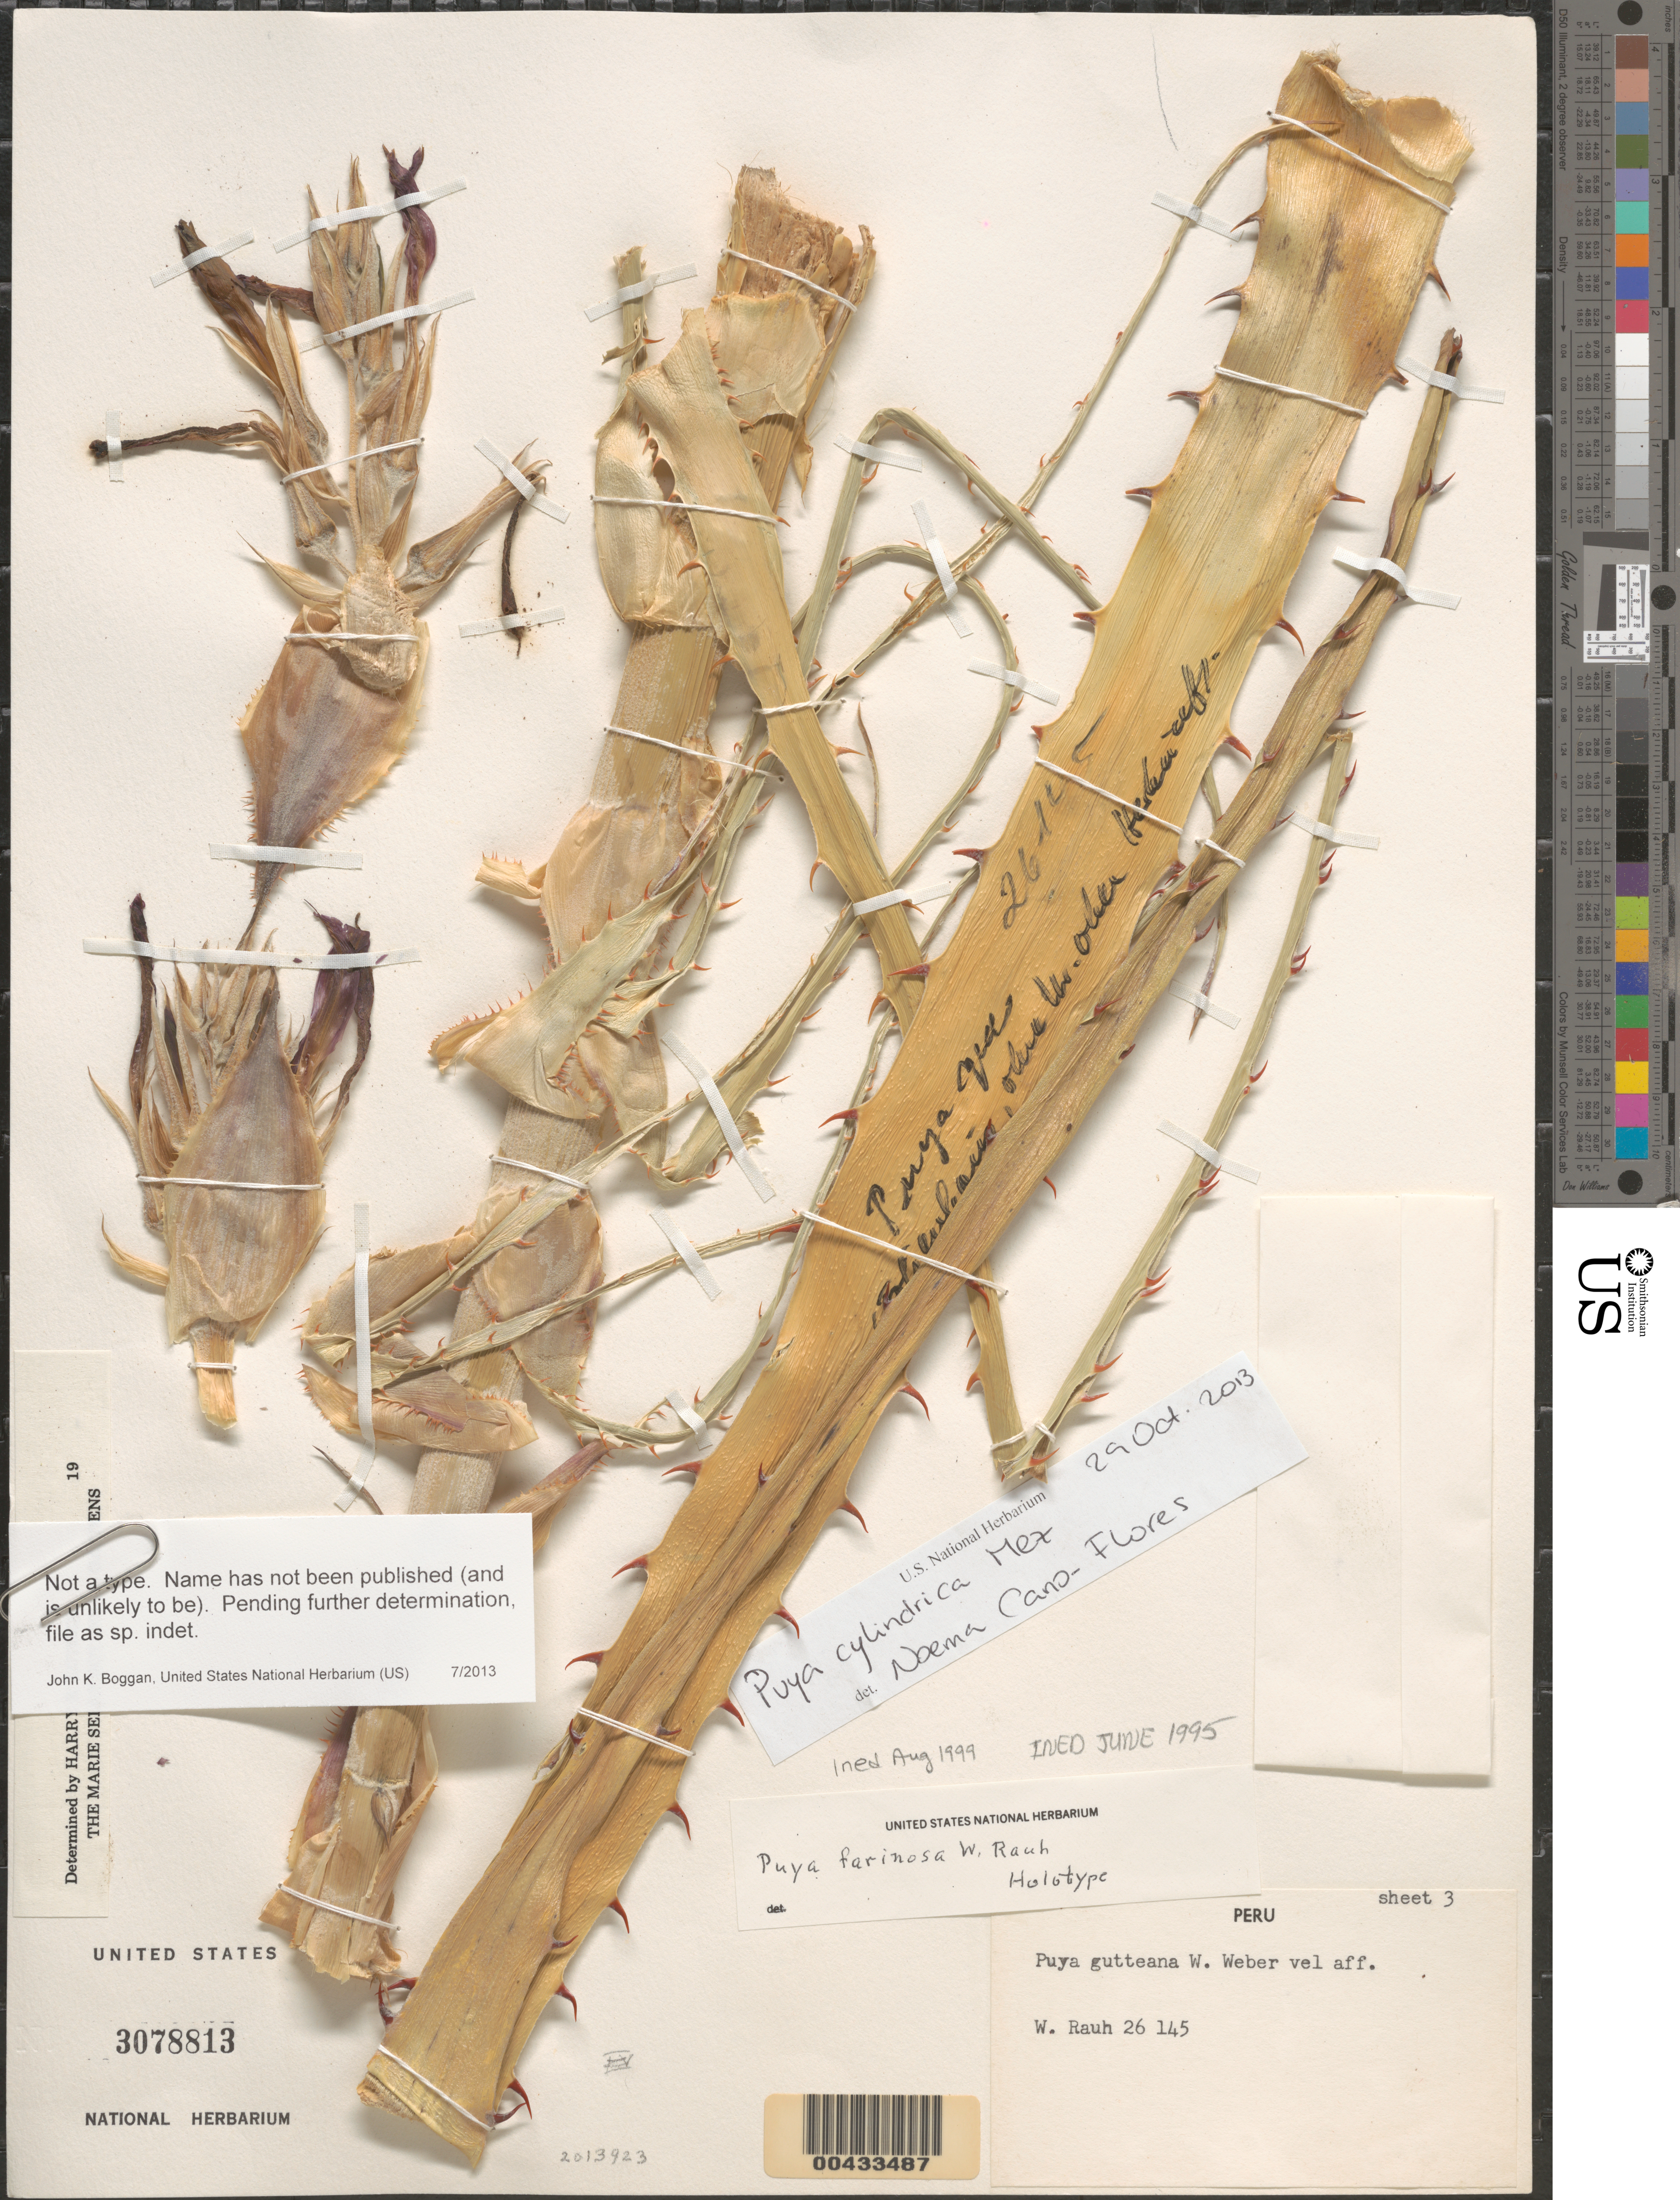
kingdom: Plantae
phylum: Tracheophyta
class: Liliopsida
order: Poales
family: Bromeliaceae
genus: Puya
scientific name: Puya cylindrica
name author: Mez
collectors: W. Rauh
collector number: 26145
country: Peru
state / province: San Martín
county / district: Mariscal Cáceres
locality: Rio Huallaga, margen Derecha del; Balsa Probana; dtto. Tocache Nuevo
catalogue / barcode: US 3078813